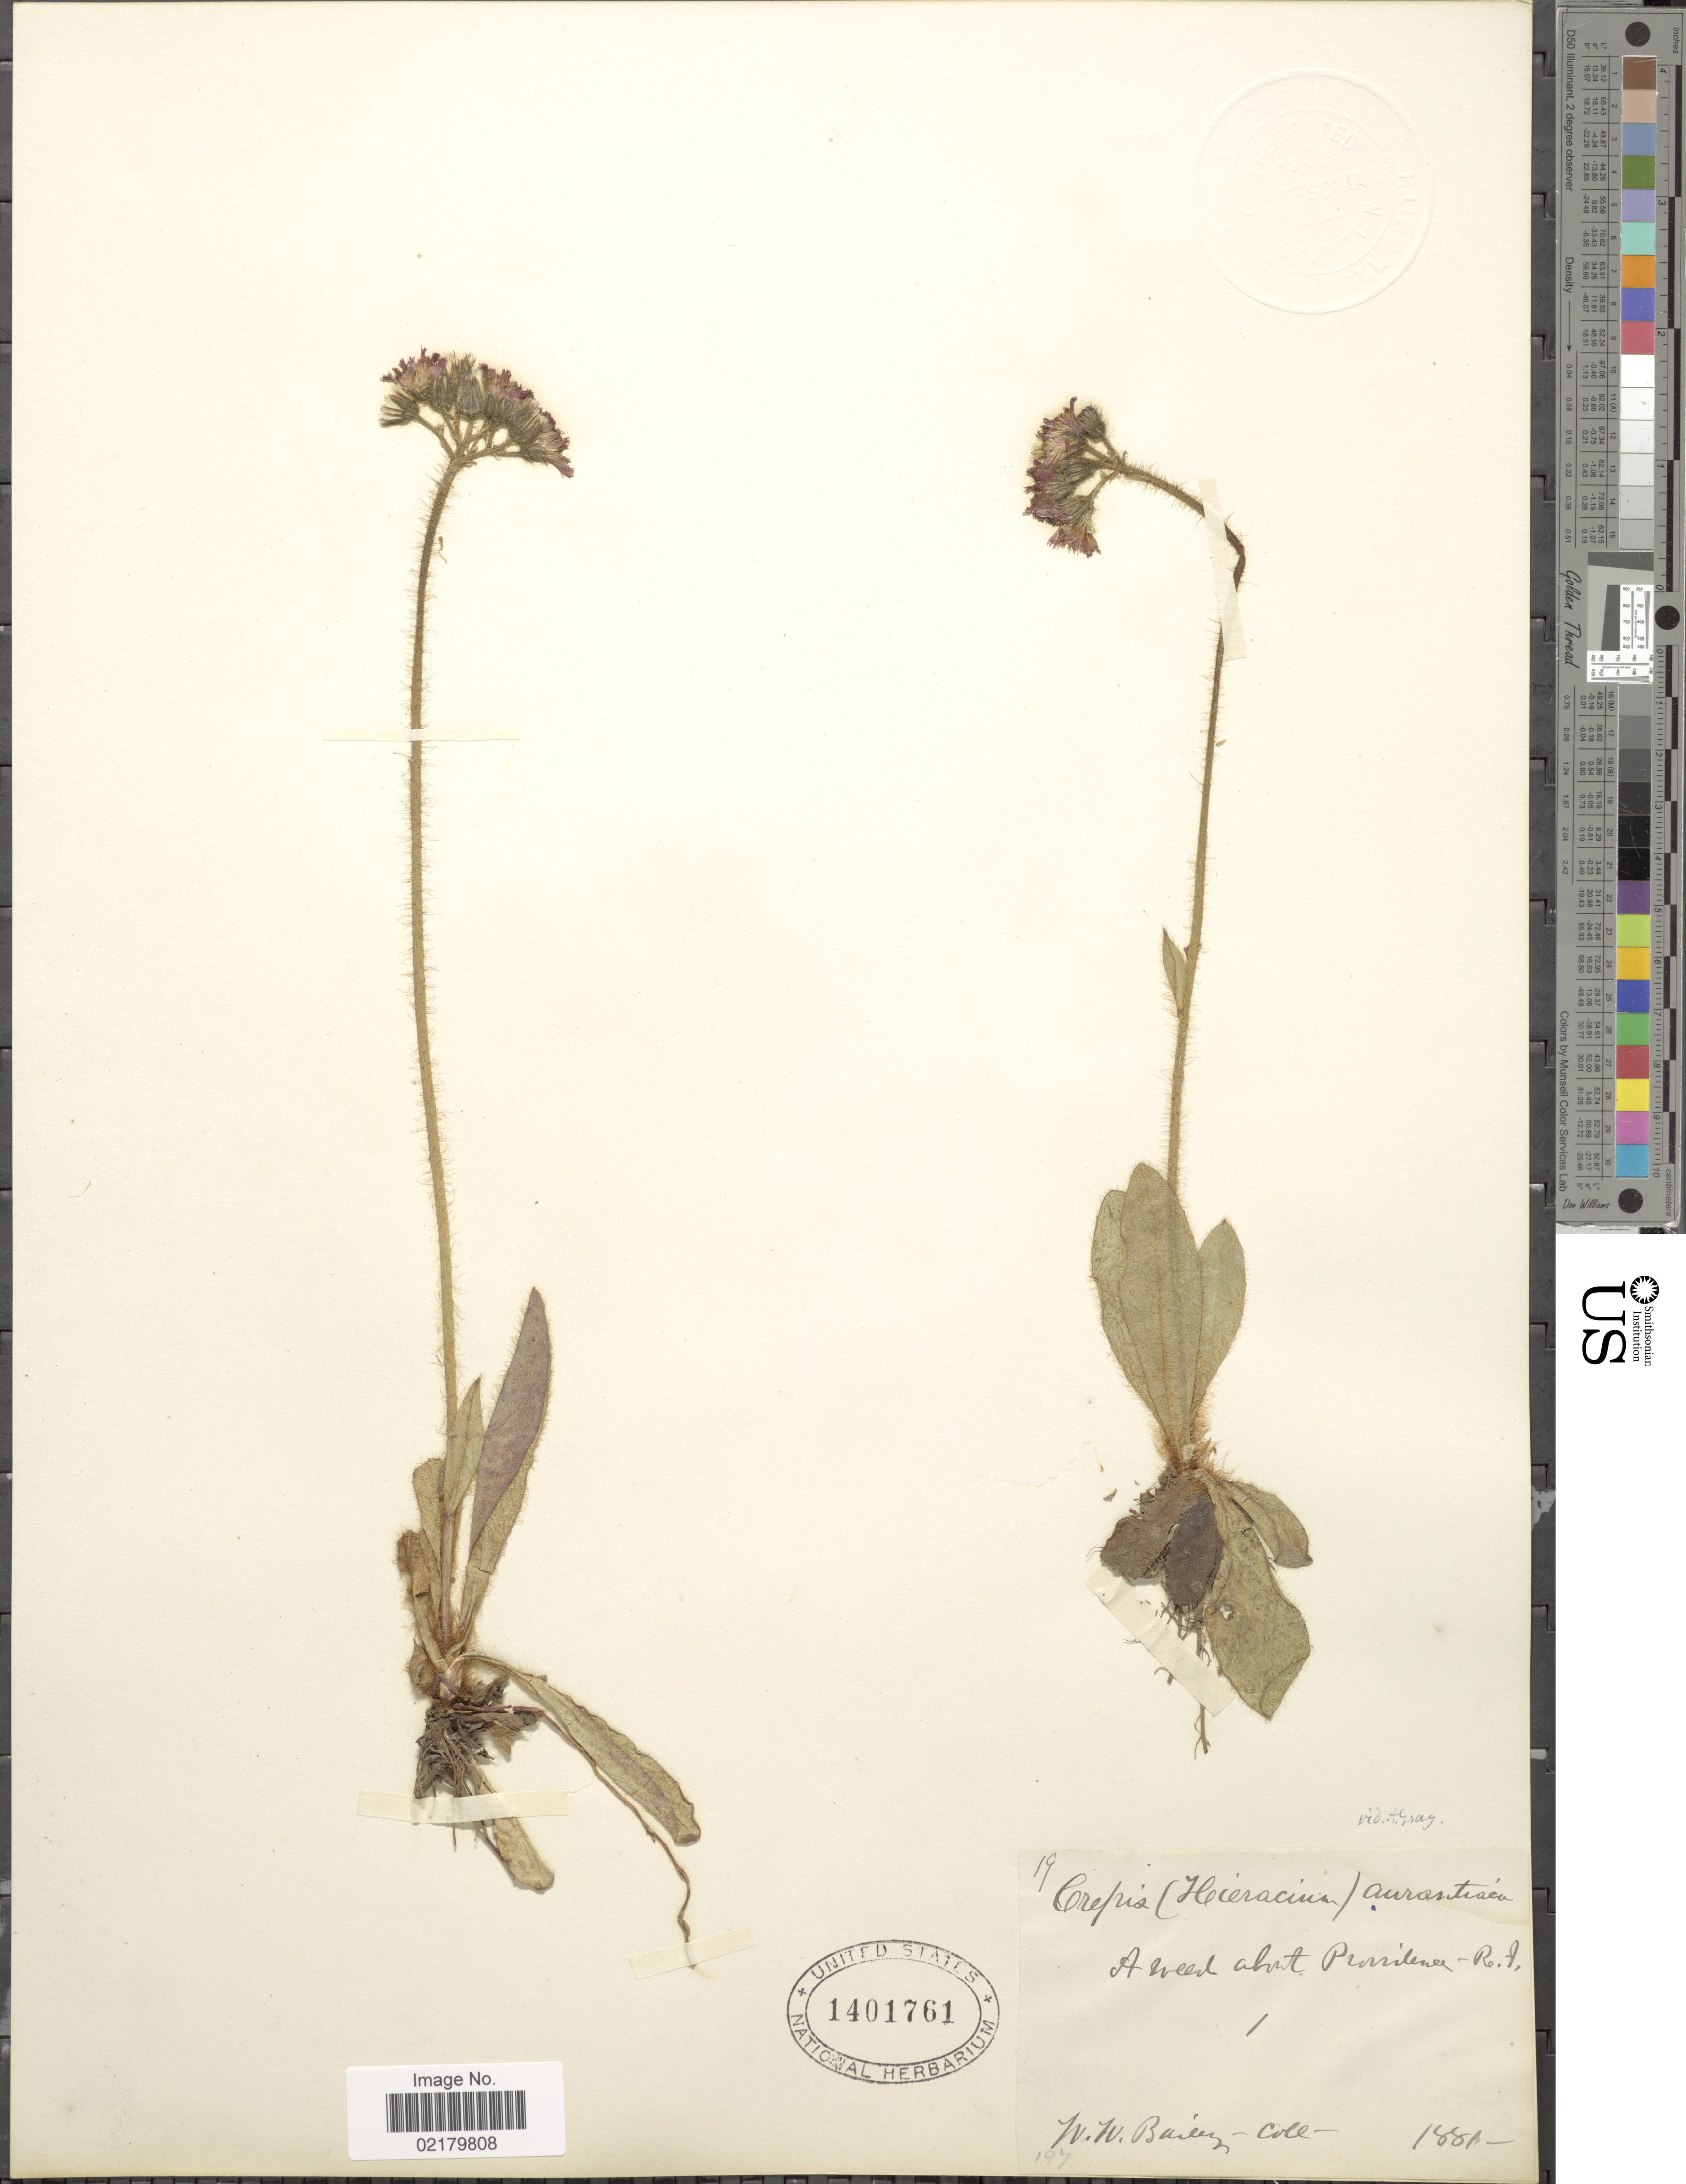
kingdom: Plantae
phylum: Tracheophyta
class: Magnoliopsida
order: Asterales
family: Asteraceae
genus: Pilosella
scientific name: Pilosella aurantiaca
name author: (L.) F.W. Schultz & Sch. Bip.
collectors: W. W. Bailey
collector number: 19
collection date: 1881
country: United States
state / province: Rhode Island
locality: A weed about Provindence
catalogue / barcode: US 1401761